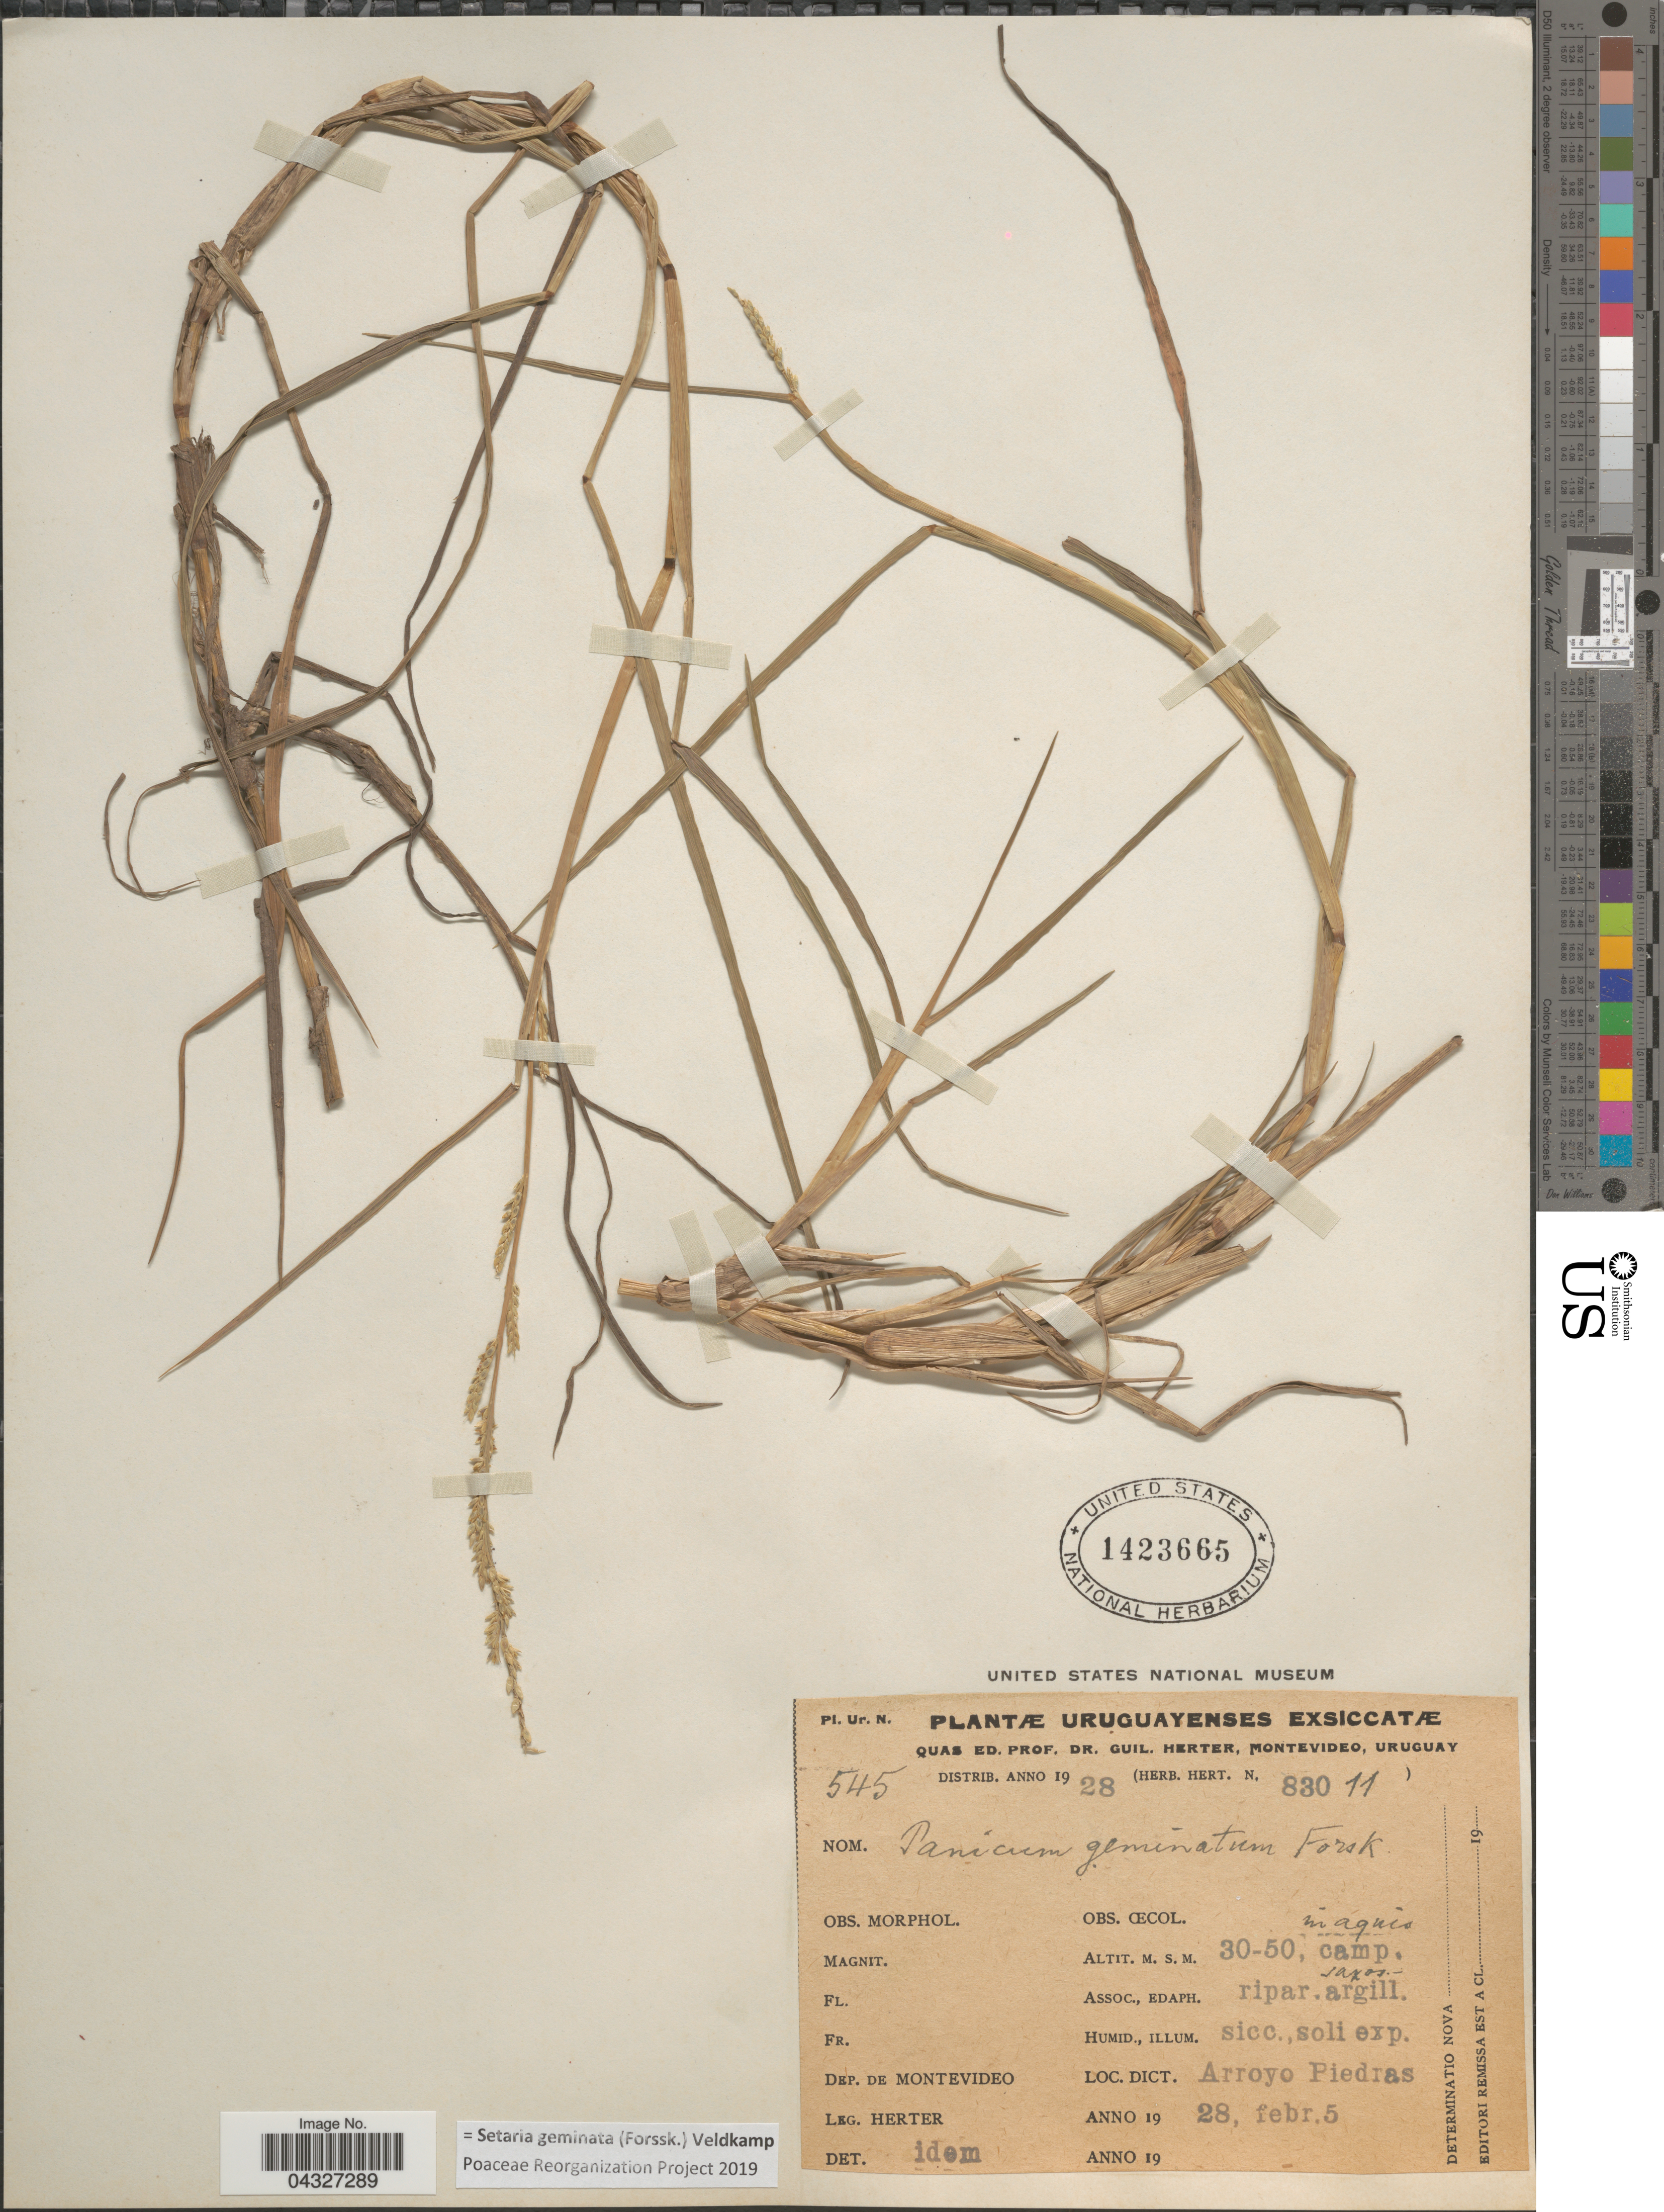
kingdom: Plantae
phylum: Tracheophyta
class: Liliopsida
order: Poales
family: Poaceae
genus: Setaria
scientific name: Setaria geminata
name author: (Forssk.) Veldkamp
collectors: G. Herter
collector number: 83011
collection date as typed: Transcribed d/m/y: 28/2/5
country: Uruguay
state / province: Montevideo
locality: Uruguayenses. Dep. de Montevideo. Arroyo Piedras.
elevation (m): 30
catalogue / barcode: US 1423665